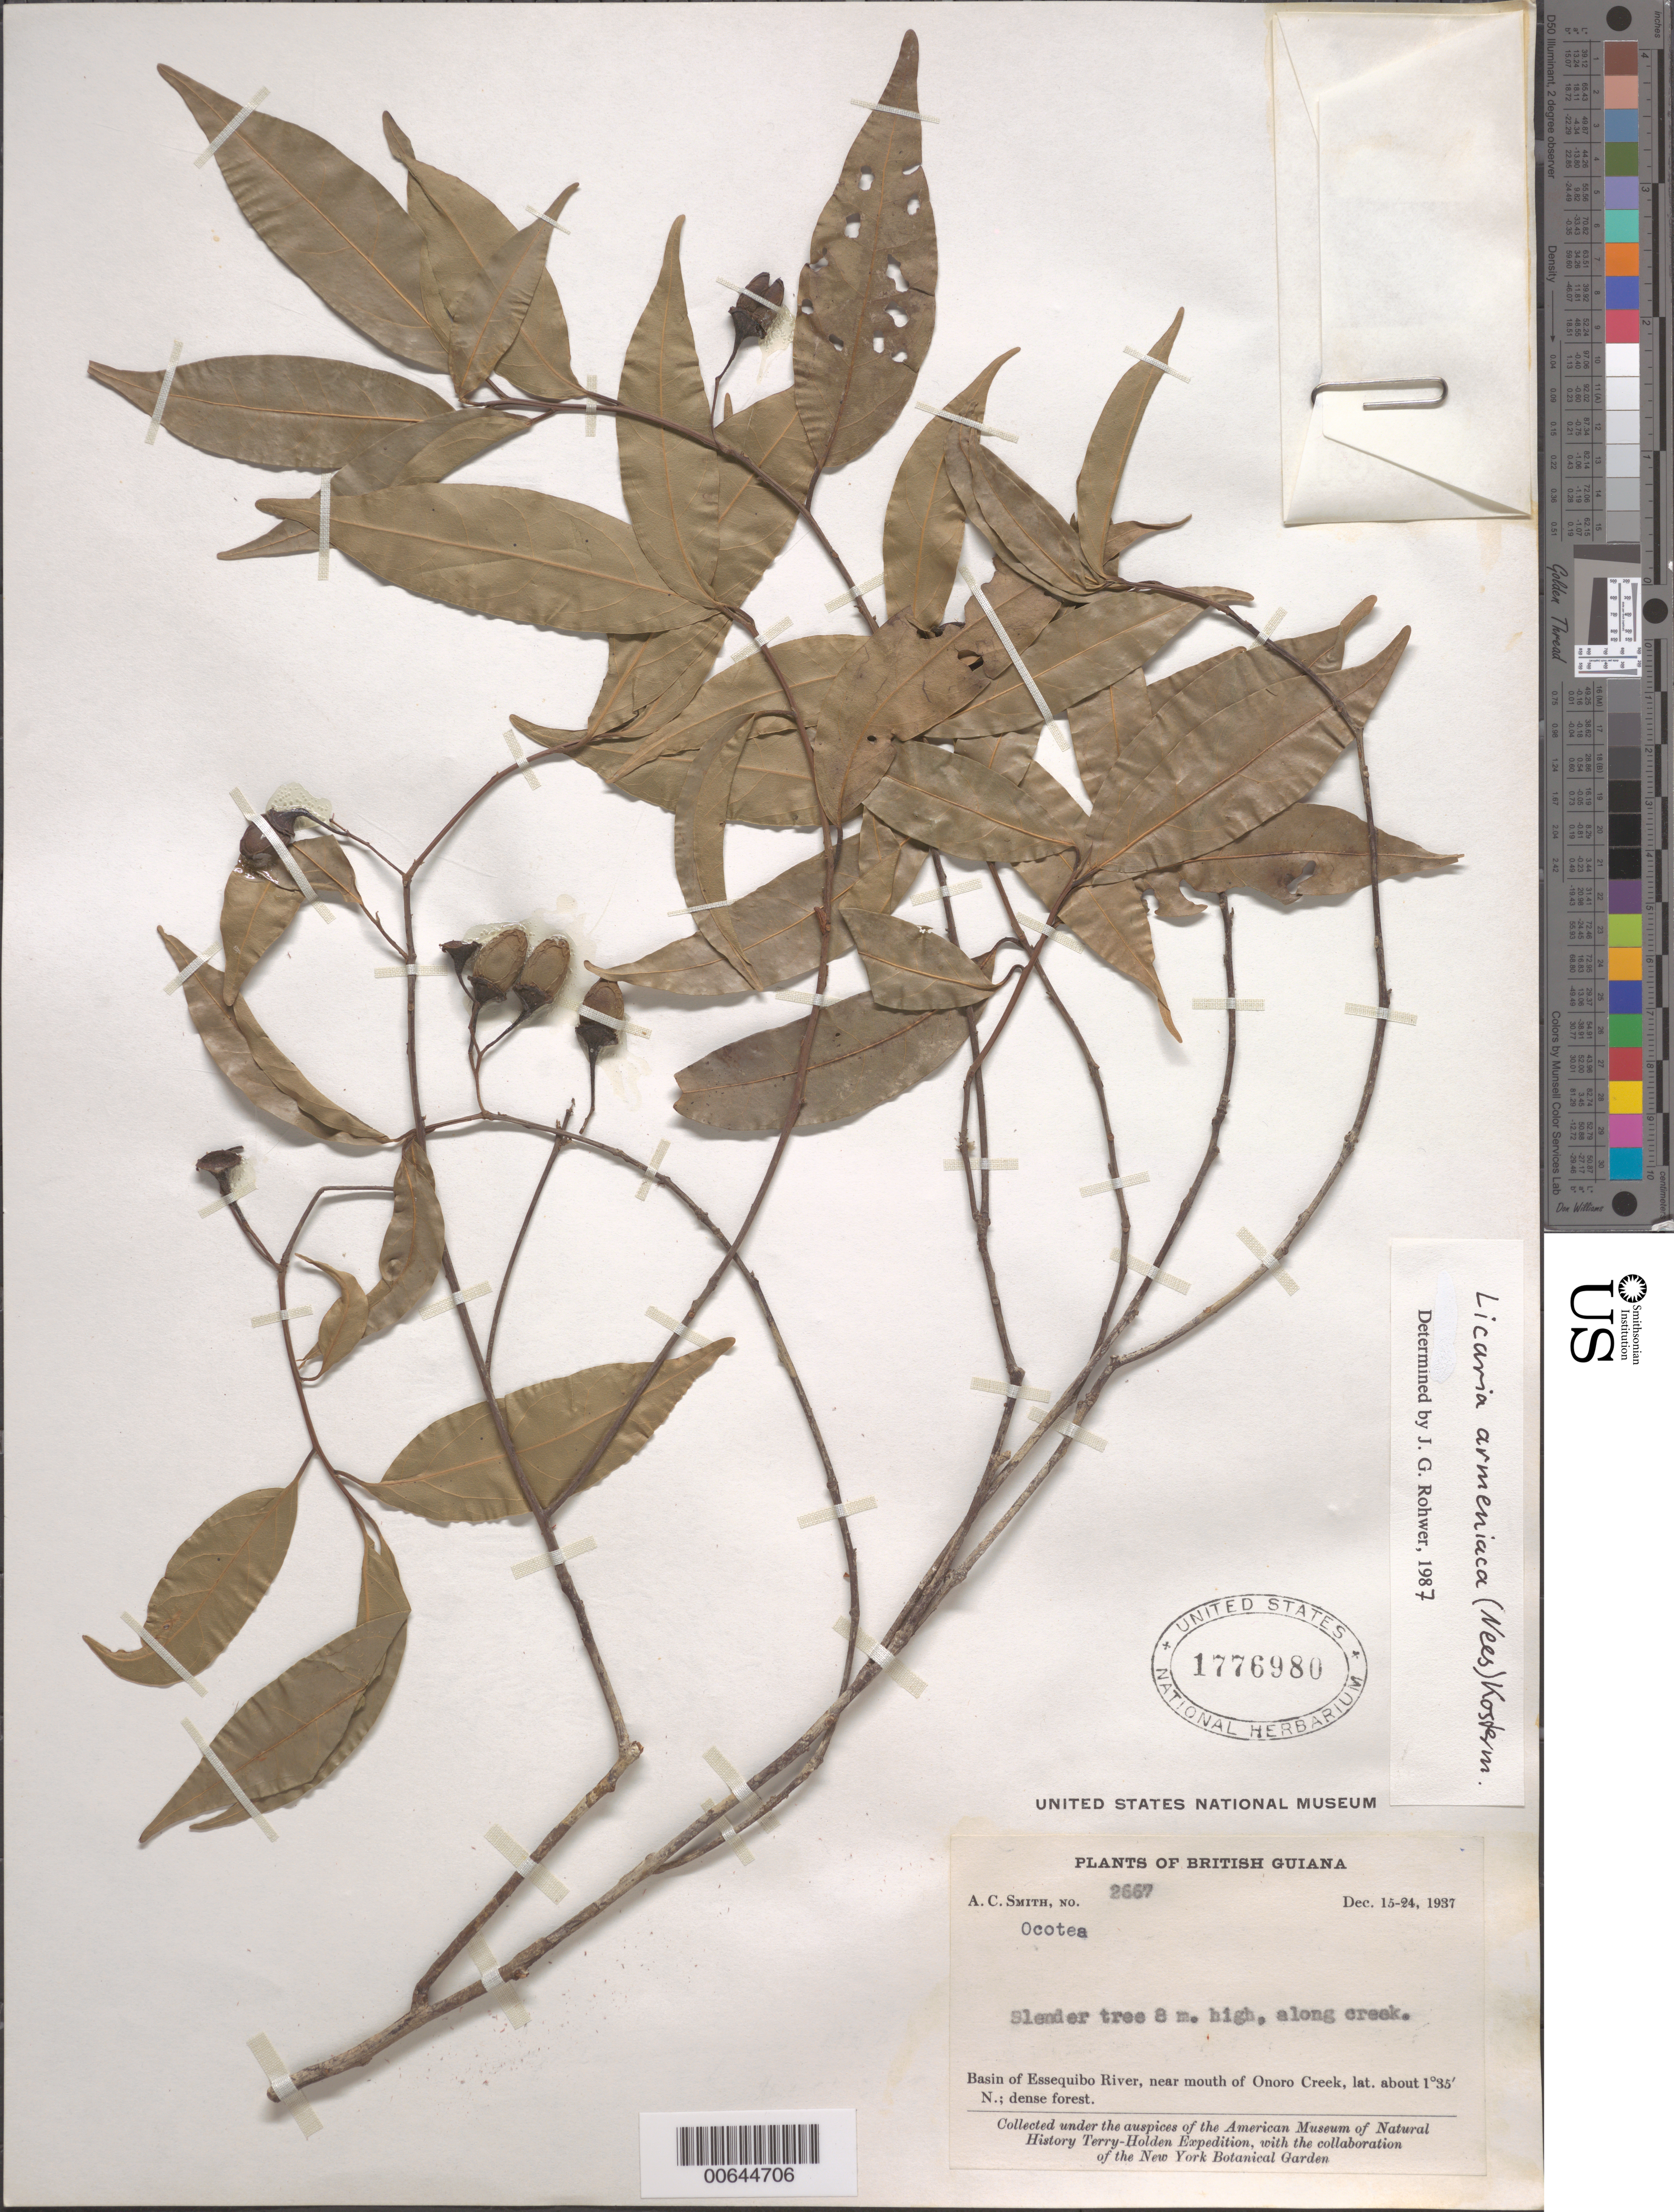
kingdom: Plantae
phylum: Tracheophyta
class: Magnoliopsida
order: Laurales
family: Lauraceae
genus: Licaria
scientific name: Licaria armeniaca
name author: (Nees) Kosterm.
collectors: A. C. Smith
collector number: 2667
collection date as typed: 15-Dec-37 to 24-Dec-37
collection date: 1937-12-15/1937-12-24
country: Guyana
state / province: U. Takutu-U. Essequibo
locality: Onoro Creek (near mouth), Essequibo River basin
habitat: Dense forest along creek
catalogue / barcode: US 1776980